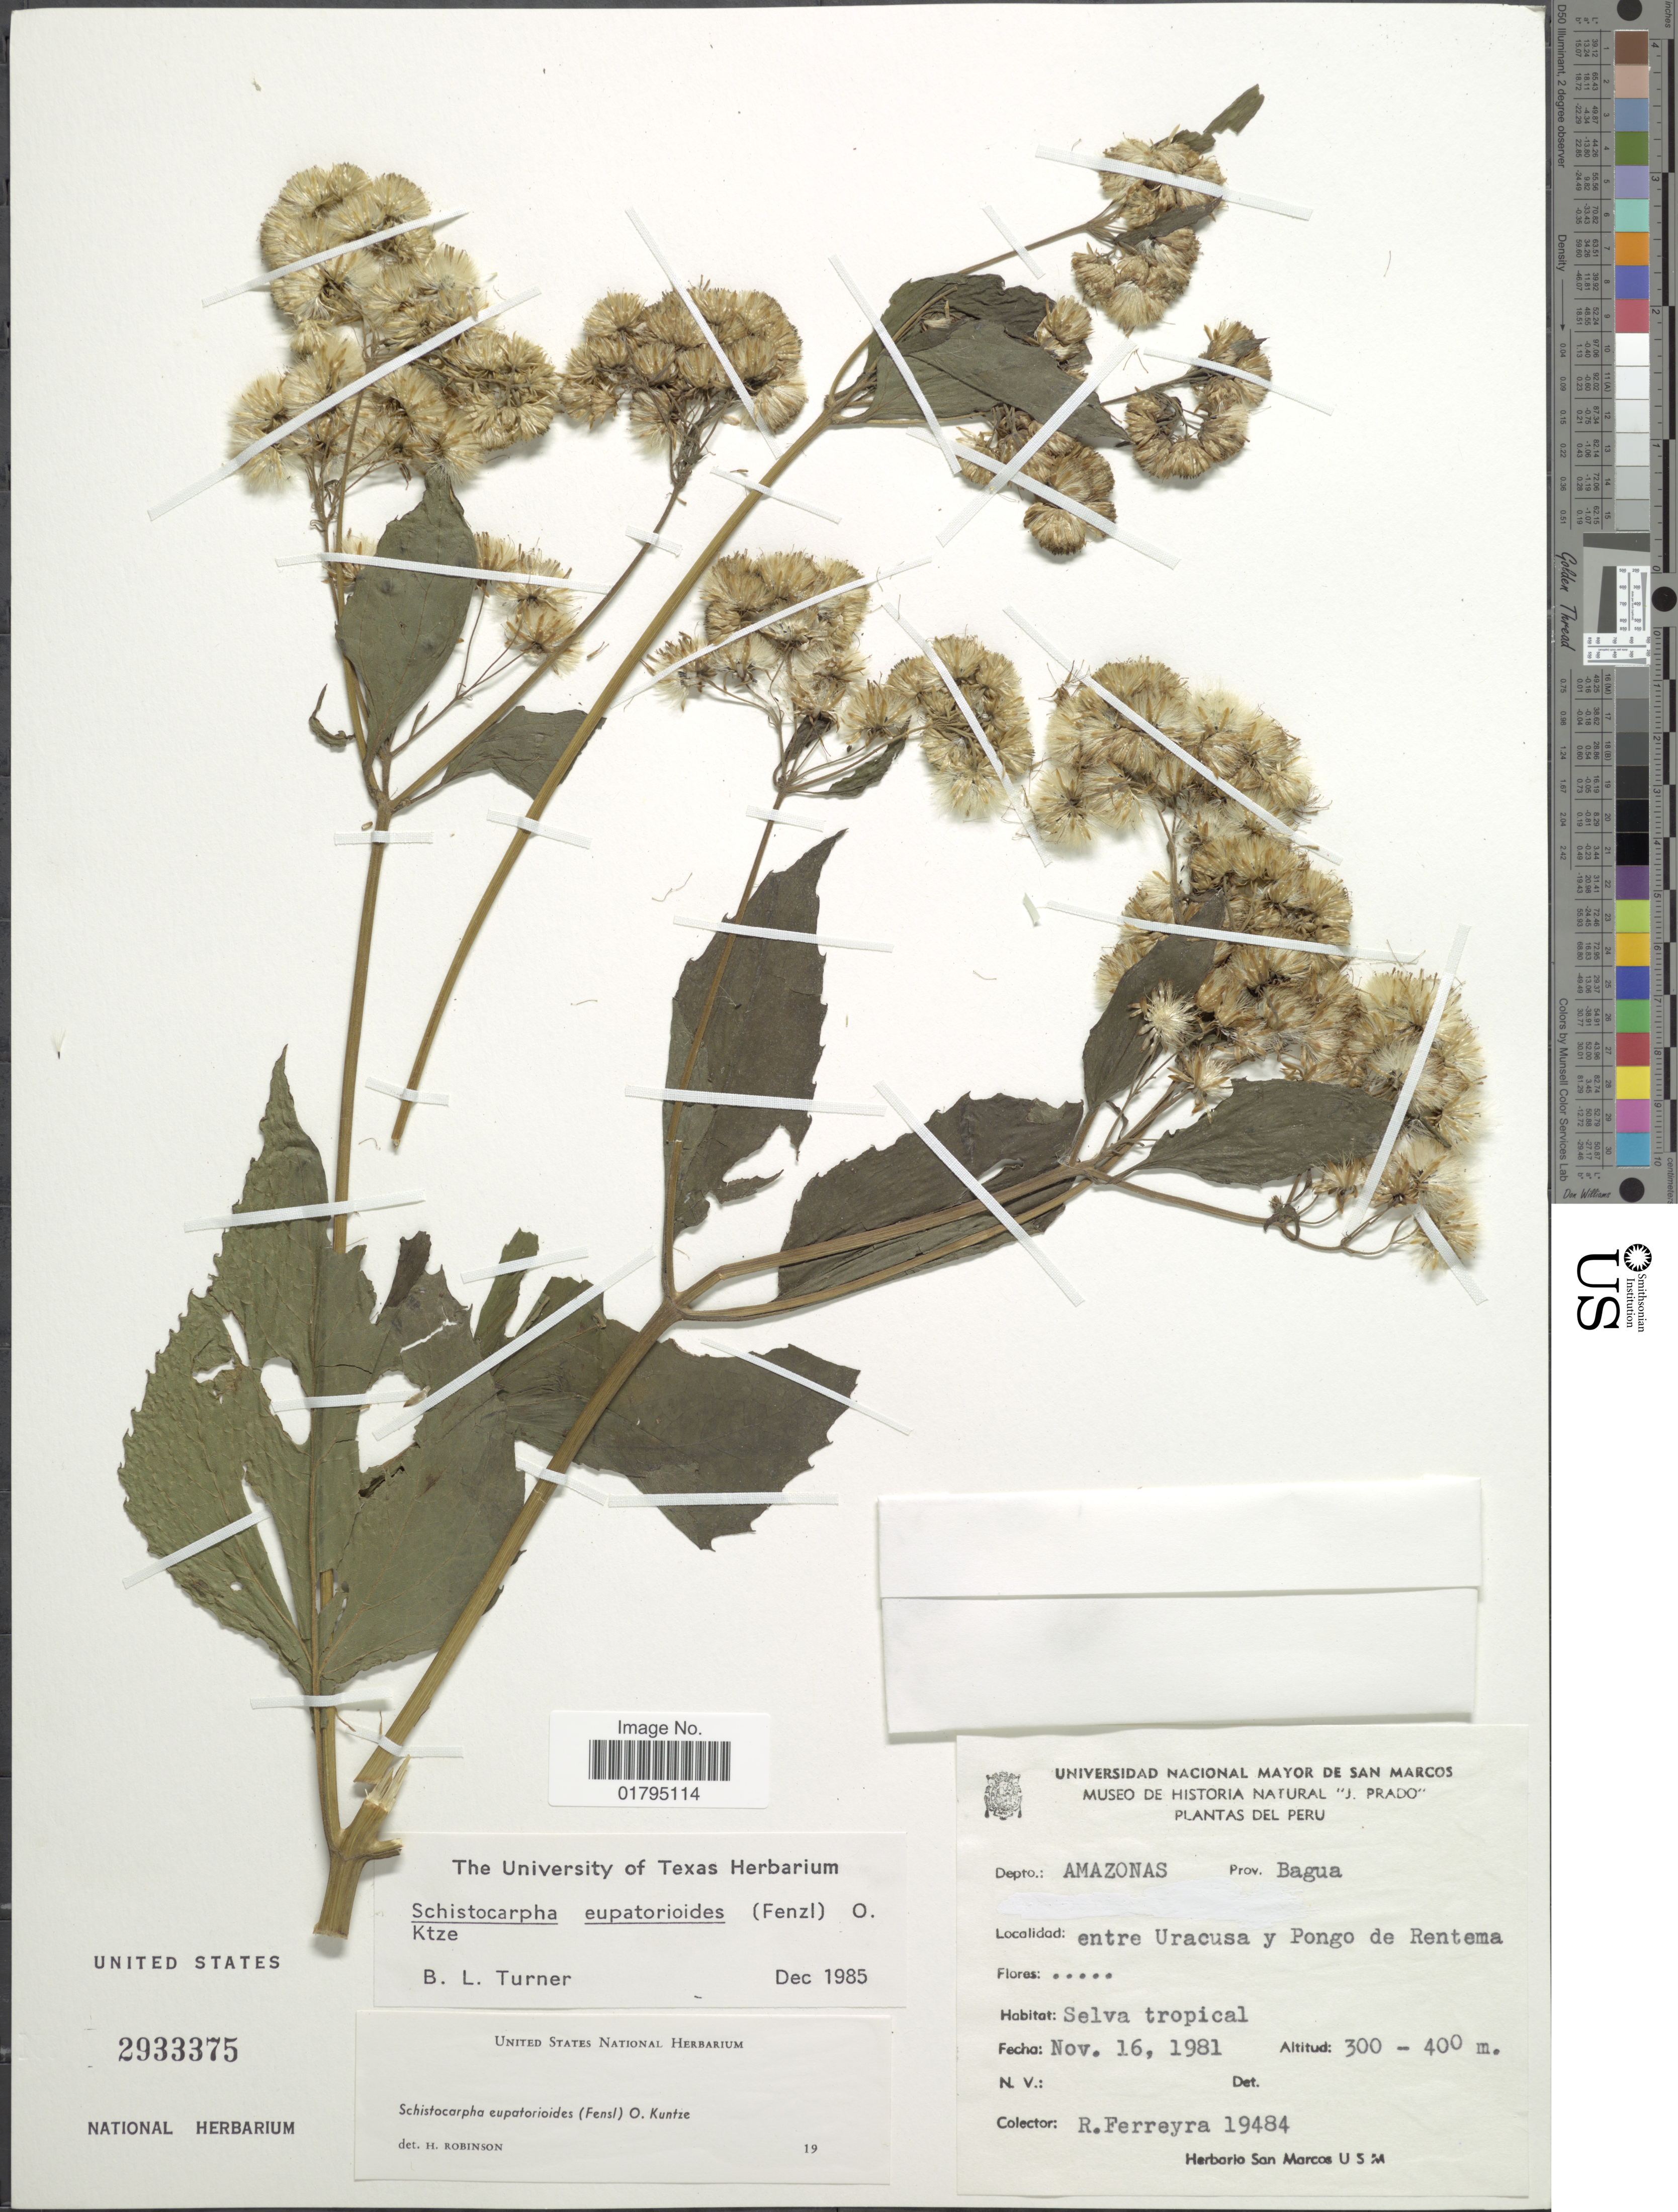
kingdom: Plantae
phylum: Tracheophyta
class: Magnoliopsida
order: Asterales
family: Asteraceae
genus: Schistocarpha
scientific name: Schistocarpha eupatorioides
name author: (Fenzl) Kuntze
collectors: R. A. Ferreyra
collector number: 19484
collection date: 1981-11-16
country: Peru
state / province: Amazonas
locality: Dept. Amazonas, Prov. Bagua. entre Uracusa y Pongo de Rentema.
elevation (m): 300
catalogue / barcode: US 2933375